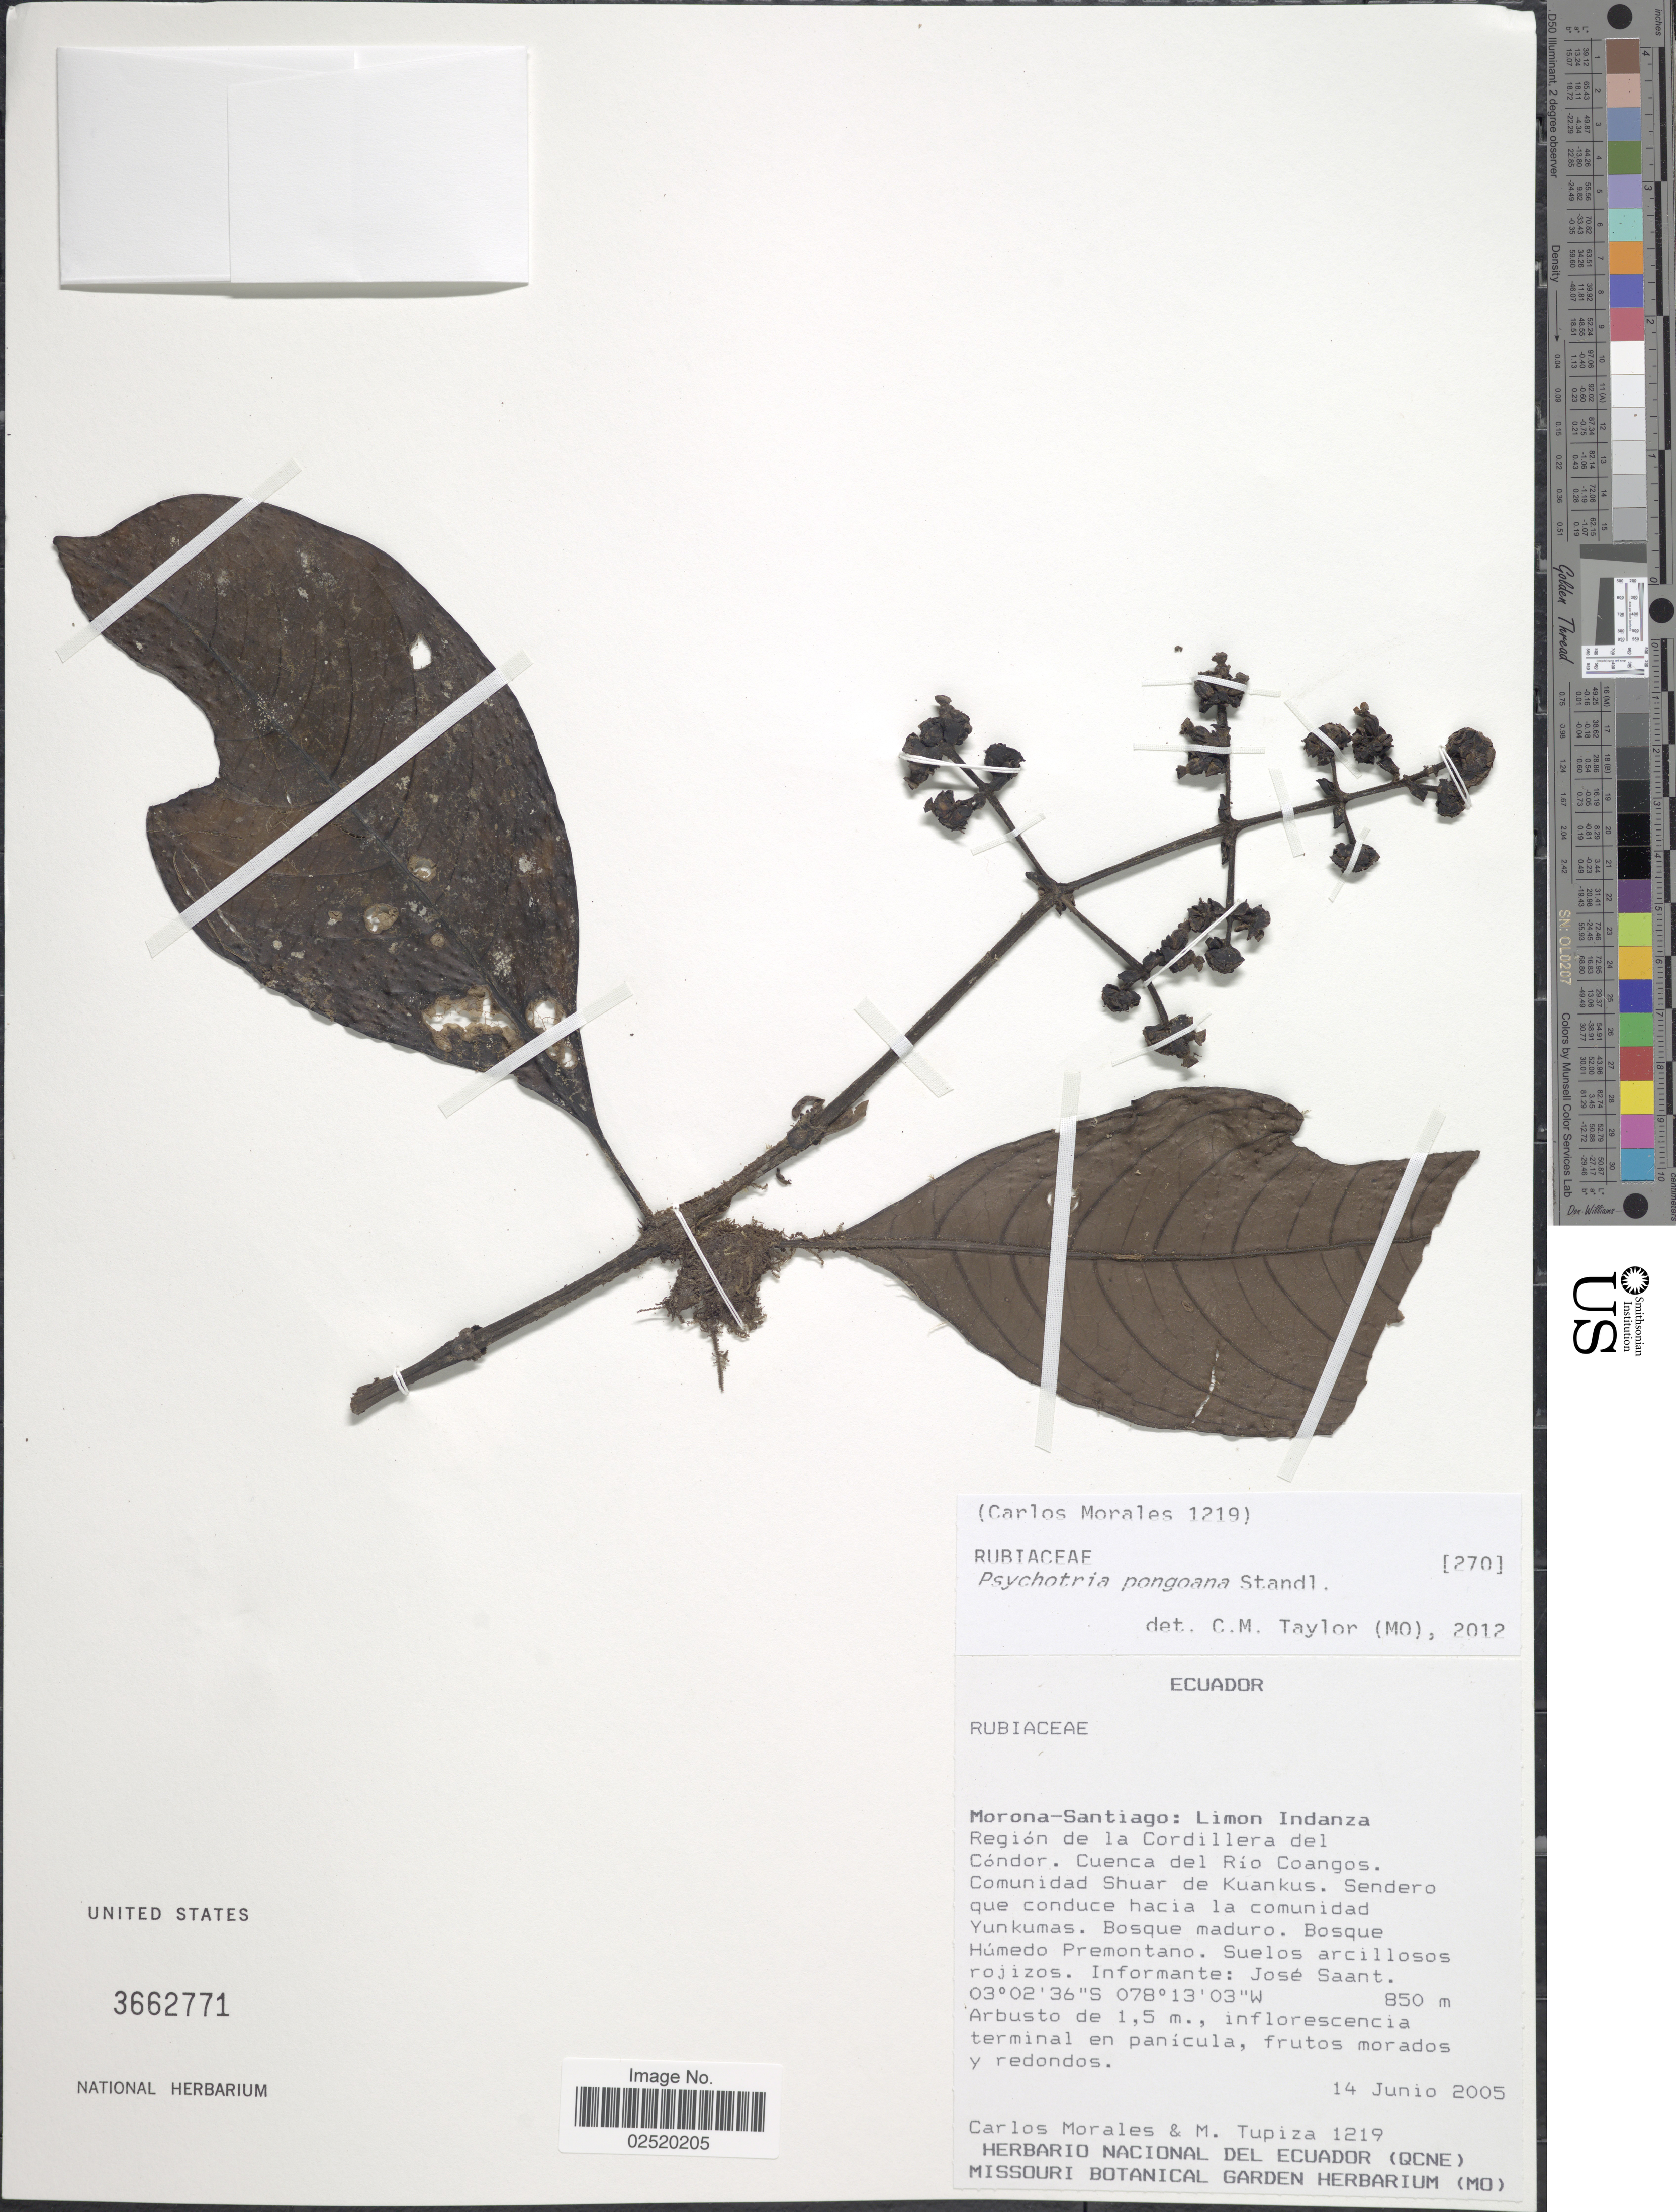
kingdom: Plantae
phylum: Tracheophyta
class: Magnoliopsida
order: Gentianales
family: Rubiaceae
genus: Psychotria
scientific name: Psychotria pongoana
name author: Standl.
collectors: C. Morales & M. Tupiza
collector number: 1219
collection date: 2005-06-14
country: Ecuador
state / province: Morona-Santiago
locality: Morona-Santiago: Limon Indanza, Region de la Cordillera del Condor, Cuenca del Rio Coangos, Comunidad Shuar de Kuankus, Sendero que conduce hacia la comunidad Yunkumas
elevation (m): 850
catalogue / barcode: US 3662771